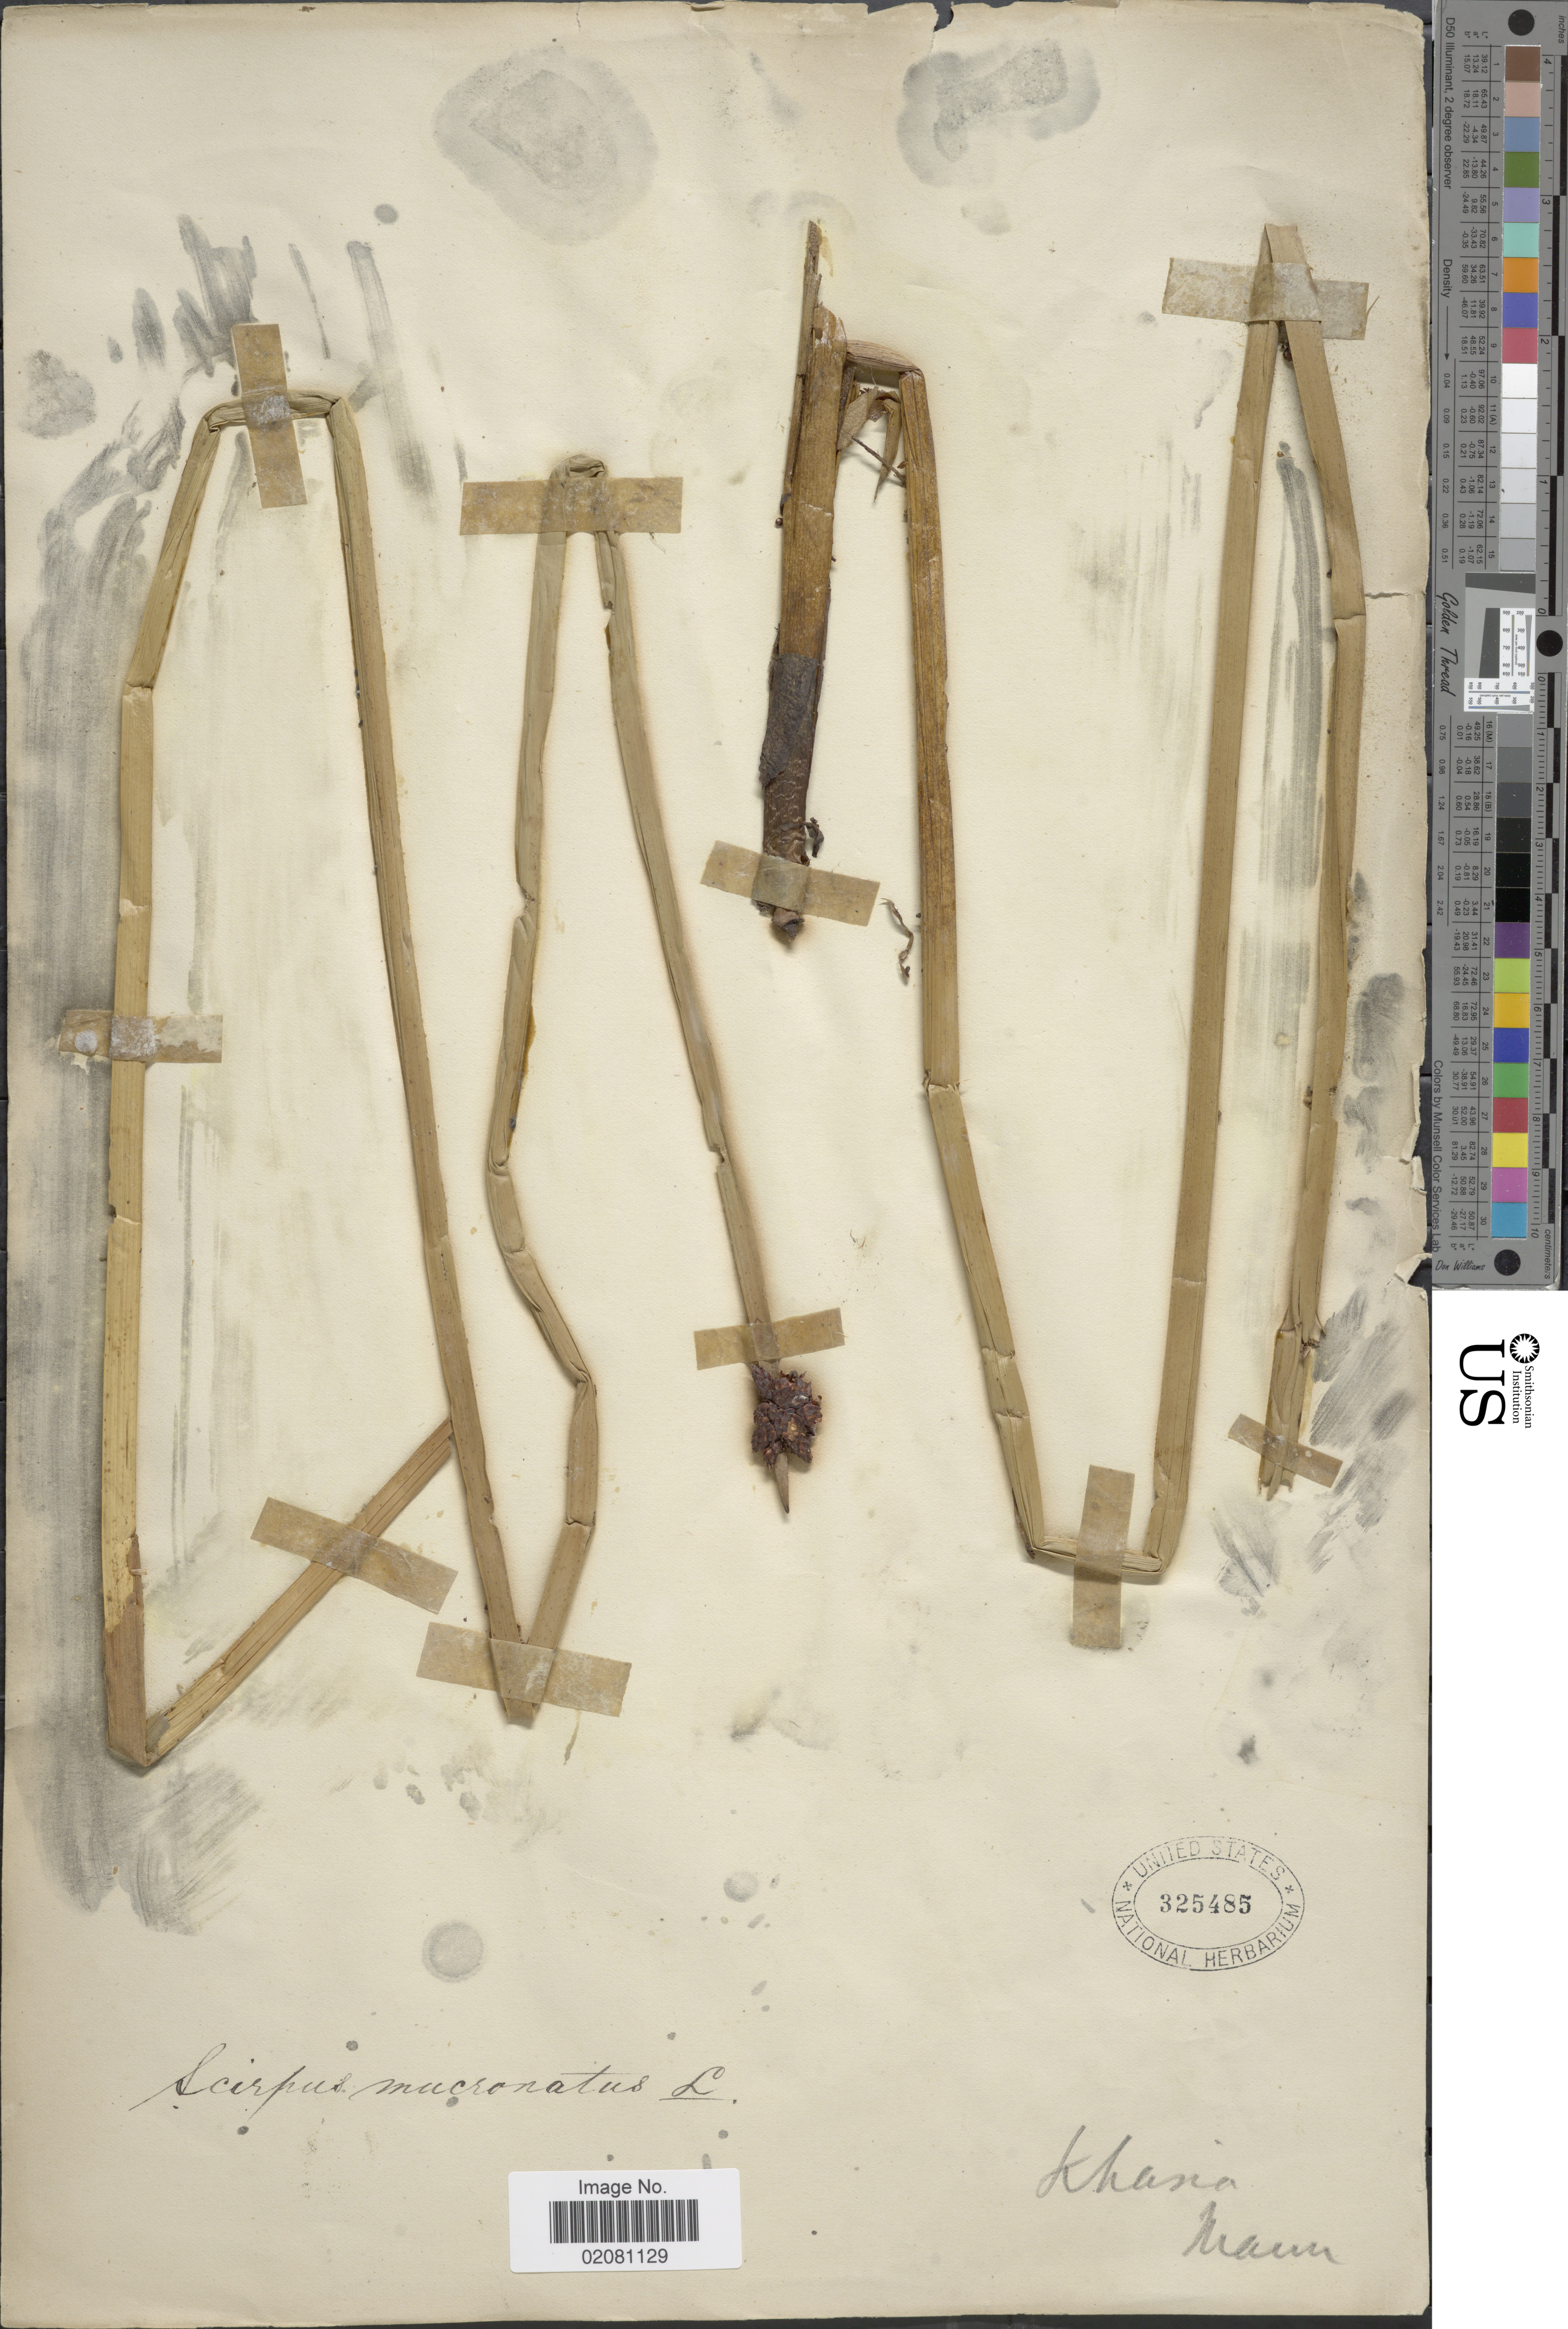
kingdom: Plantae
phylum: Tracheophyta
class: Liliopsida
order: Poales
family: Cyperaceae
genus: Schoenoplectus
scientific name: Schoenoplectus mucronatus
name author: (L.) Palla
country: India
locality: Khasia M [illegible text].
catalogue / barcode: US 325485